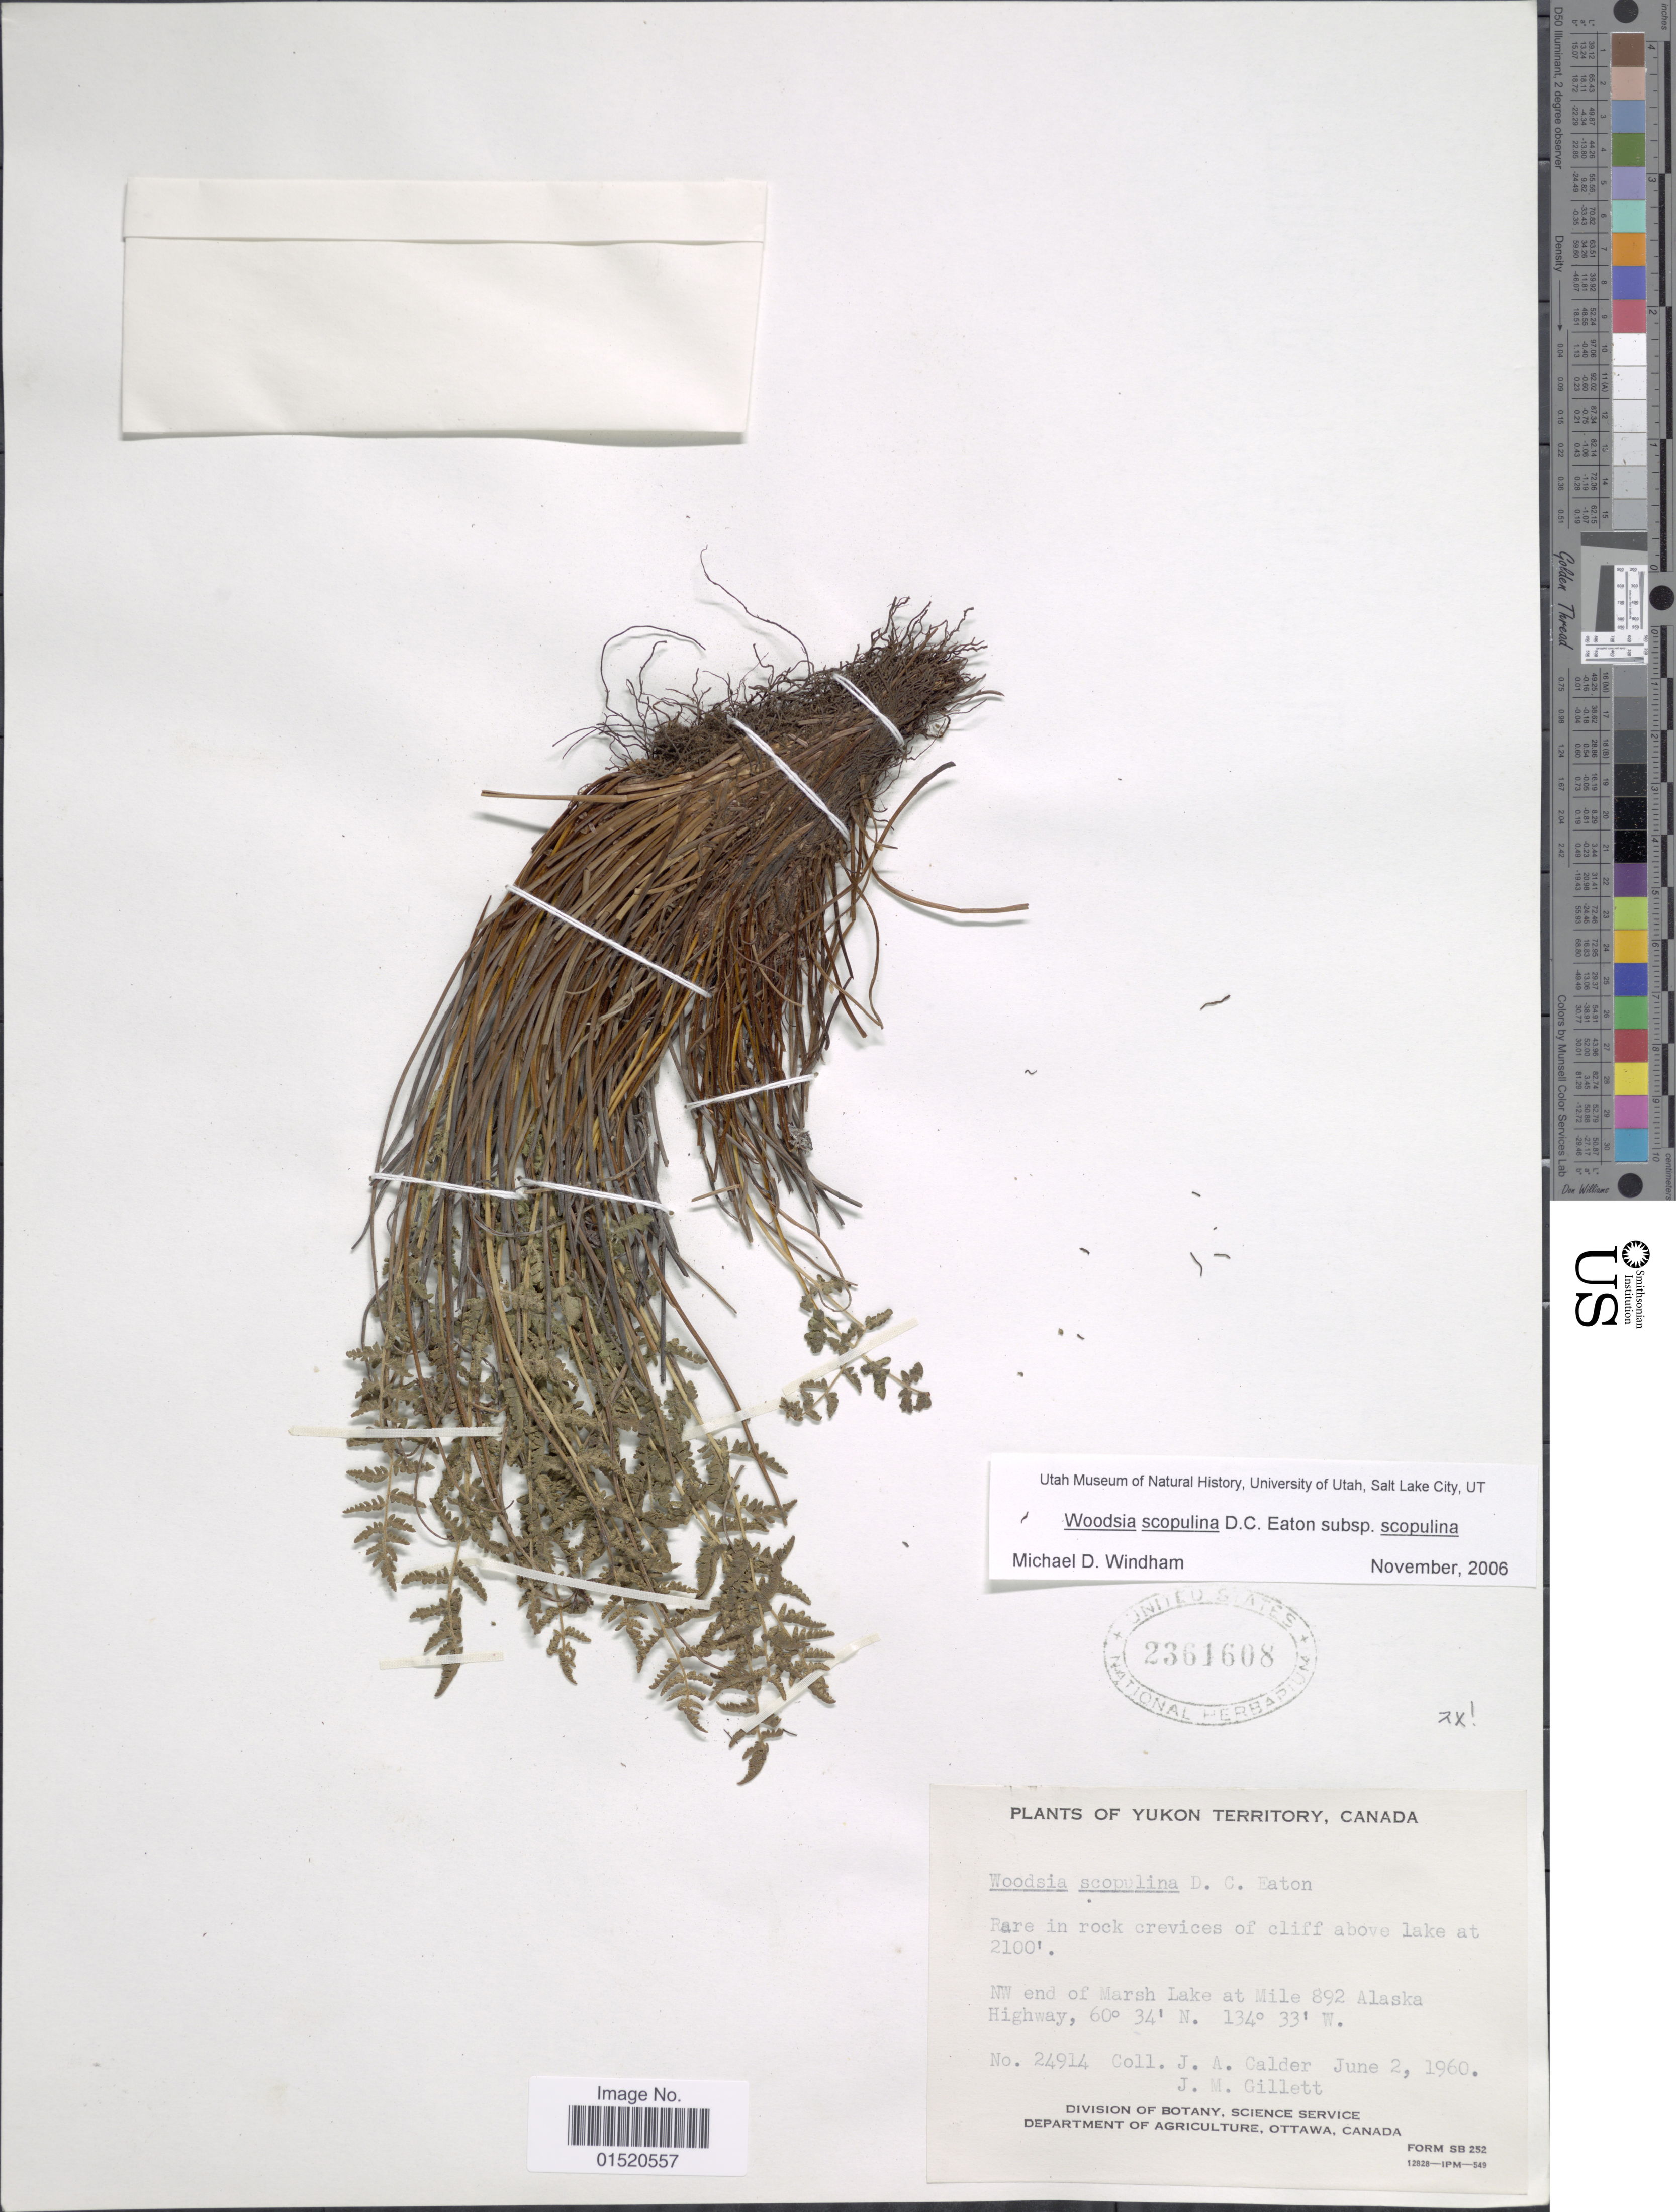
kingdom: Plantae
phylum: Tracheophyta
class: Polypodiopsida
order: Polypodiales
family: Woodsiaceae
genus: Woodsia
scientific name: Woodsia scopulina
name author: D.C. Eaton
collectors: J. A. Calder & J. M. Gillett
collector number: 24914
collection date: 1960-06-02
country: Canada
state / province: Yukon Territory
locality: Rare in rock crevices of cliff above lake at, NW end of Marsh Lake at Mile 892 Alaska Highway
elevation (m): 640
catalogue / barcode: US 2361608